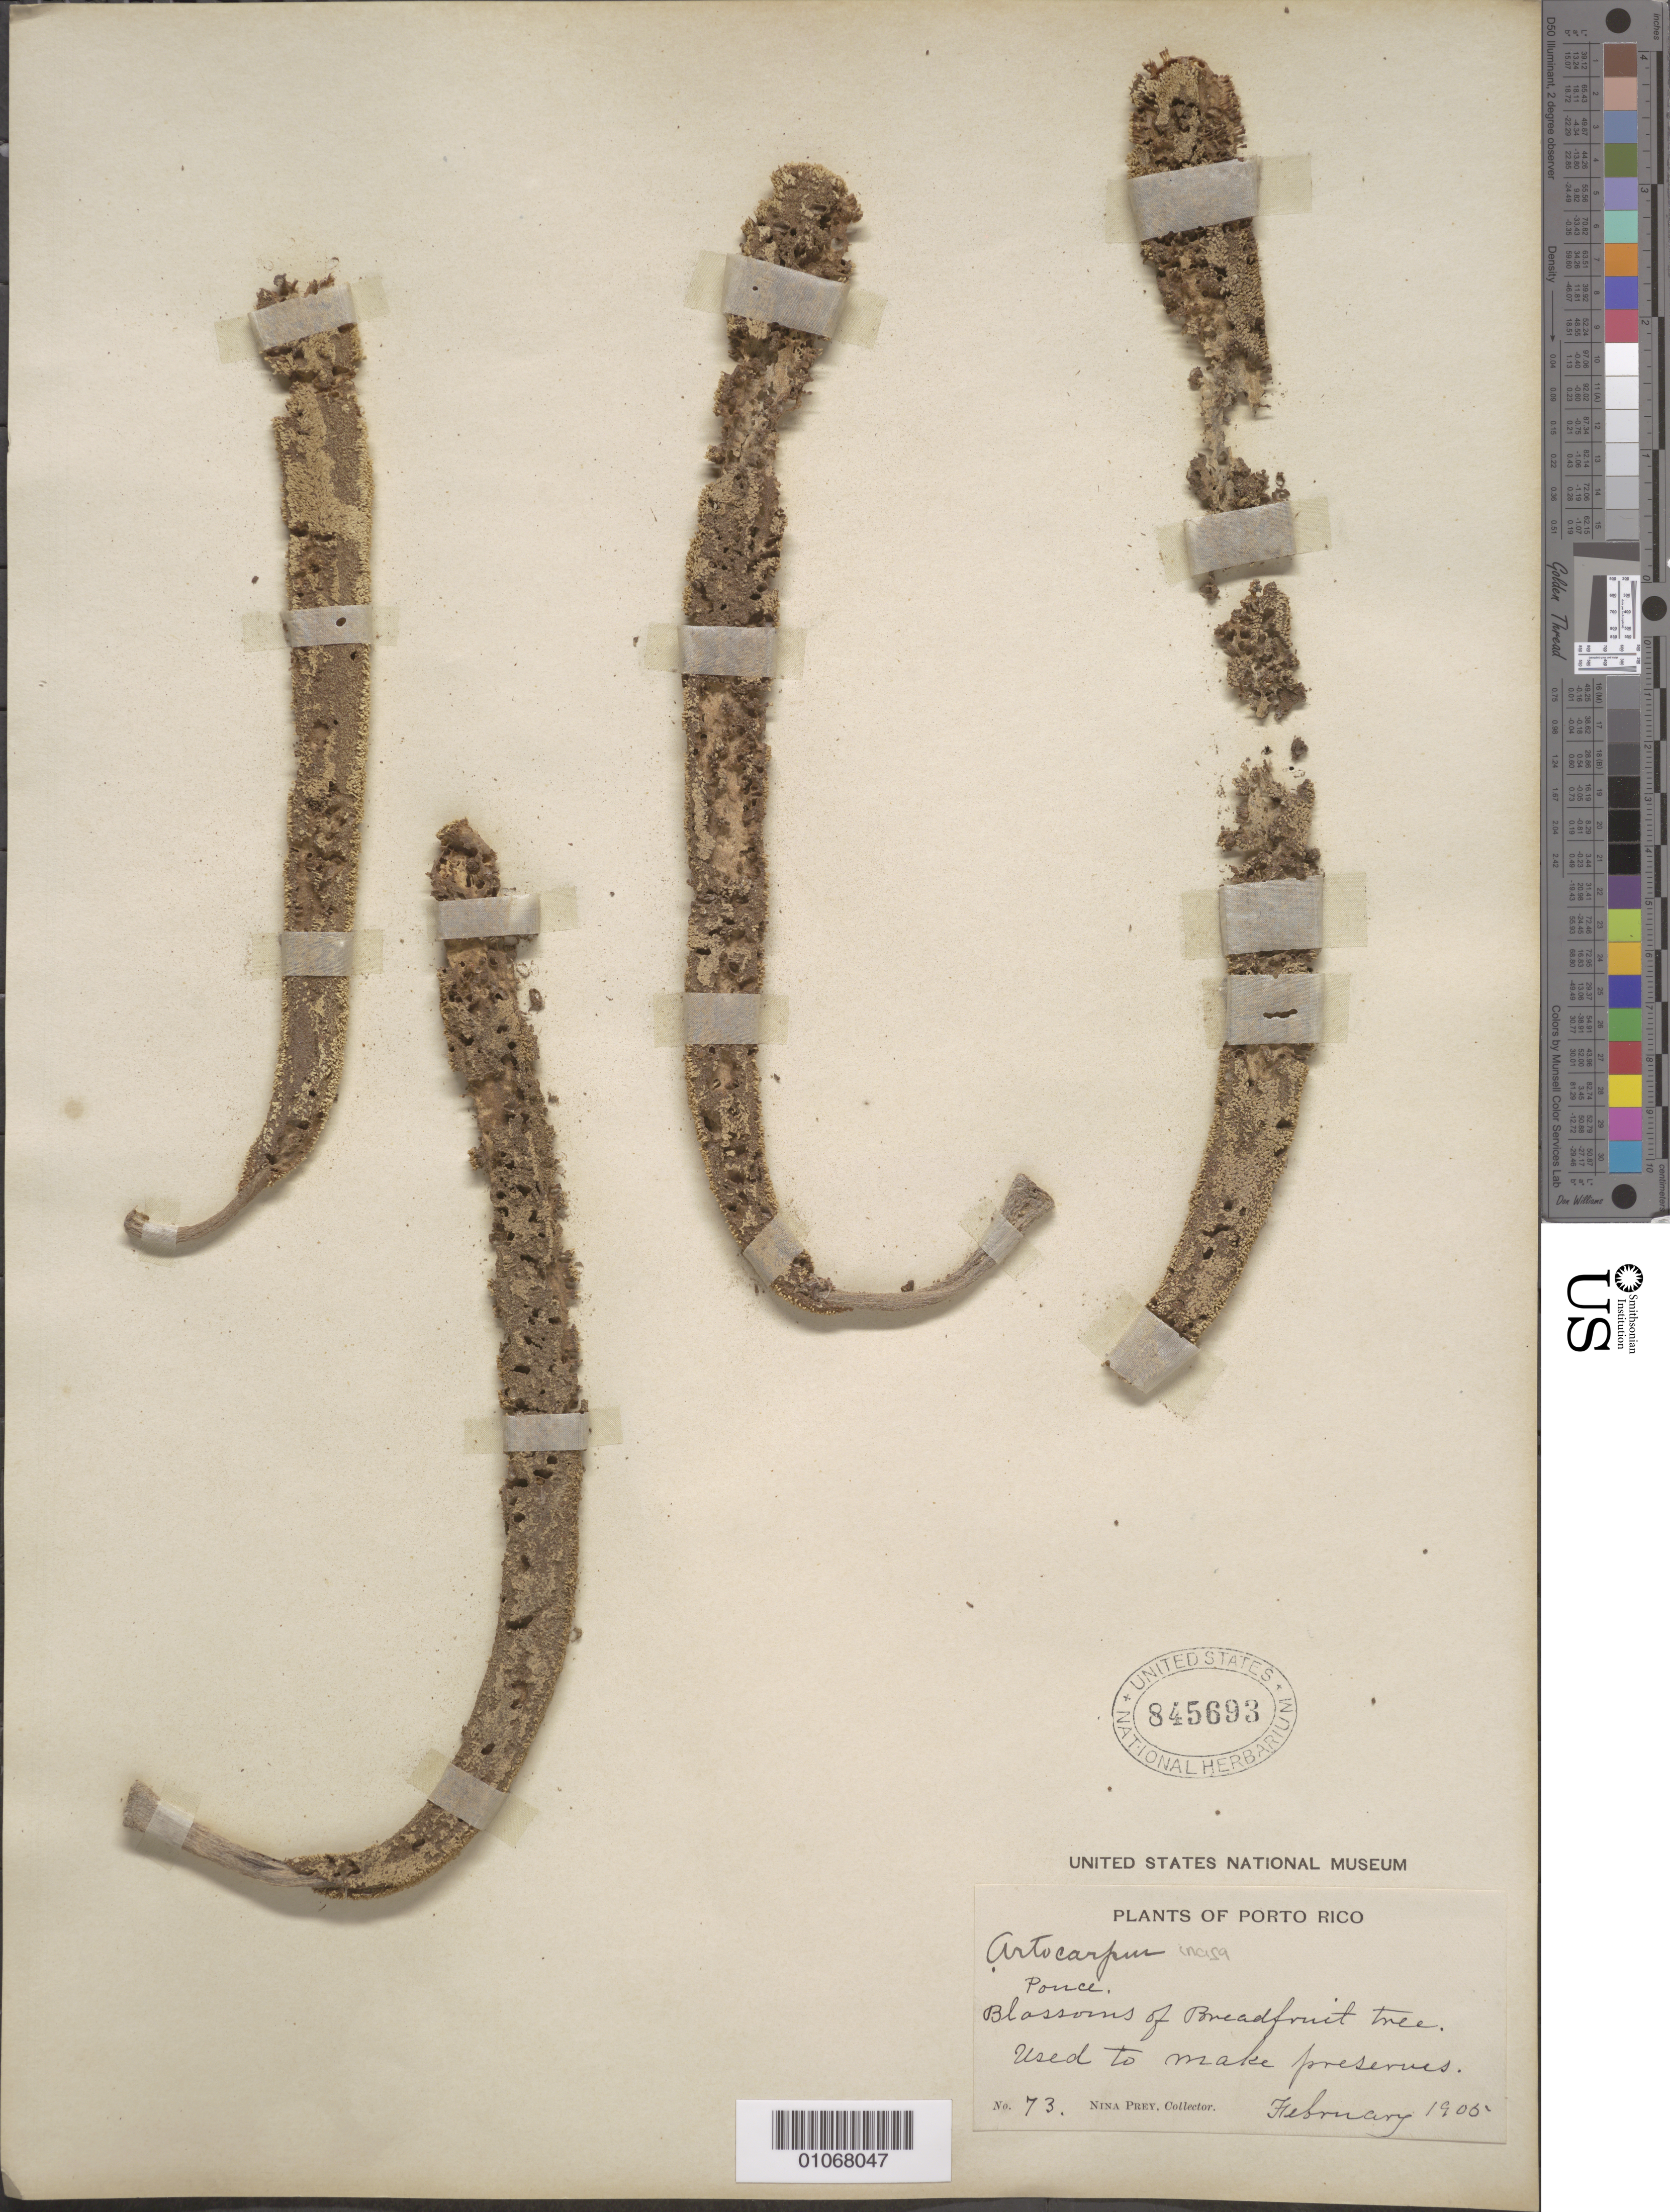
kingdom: Plantae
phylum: Tracheophyta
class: Magnoliopsida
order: Rosales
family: Moraceae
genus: Artocarpus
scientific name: Artocarpus incisus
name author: (Thunb.) L. f.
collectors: N. Prey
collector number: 73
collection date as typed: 01 Feb 1905 to 28 Feb 1905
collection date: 1905-02-01/1905-02-28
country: Puerto Rico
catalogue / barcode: US 845693